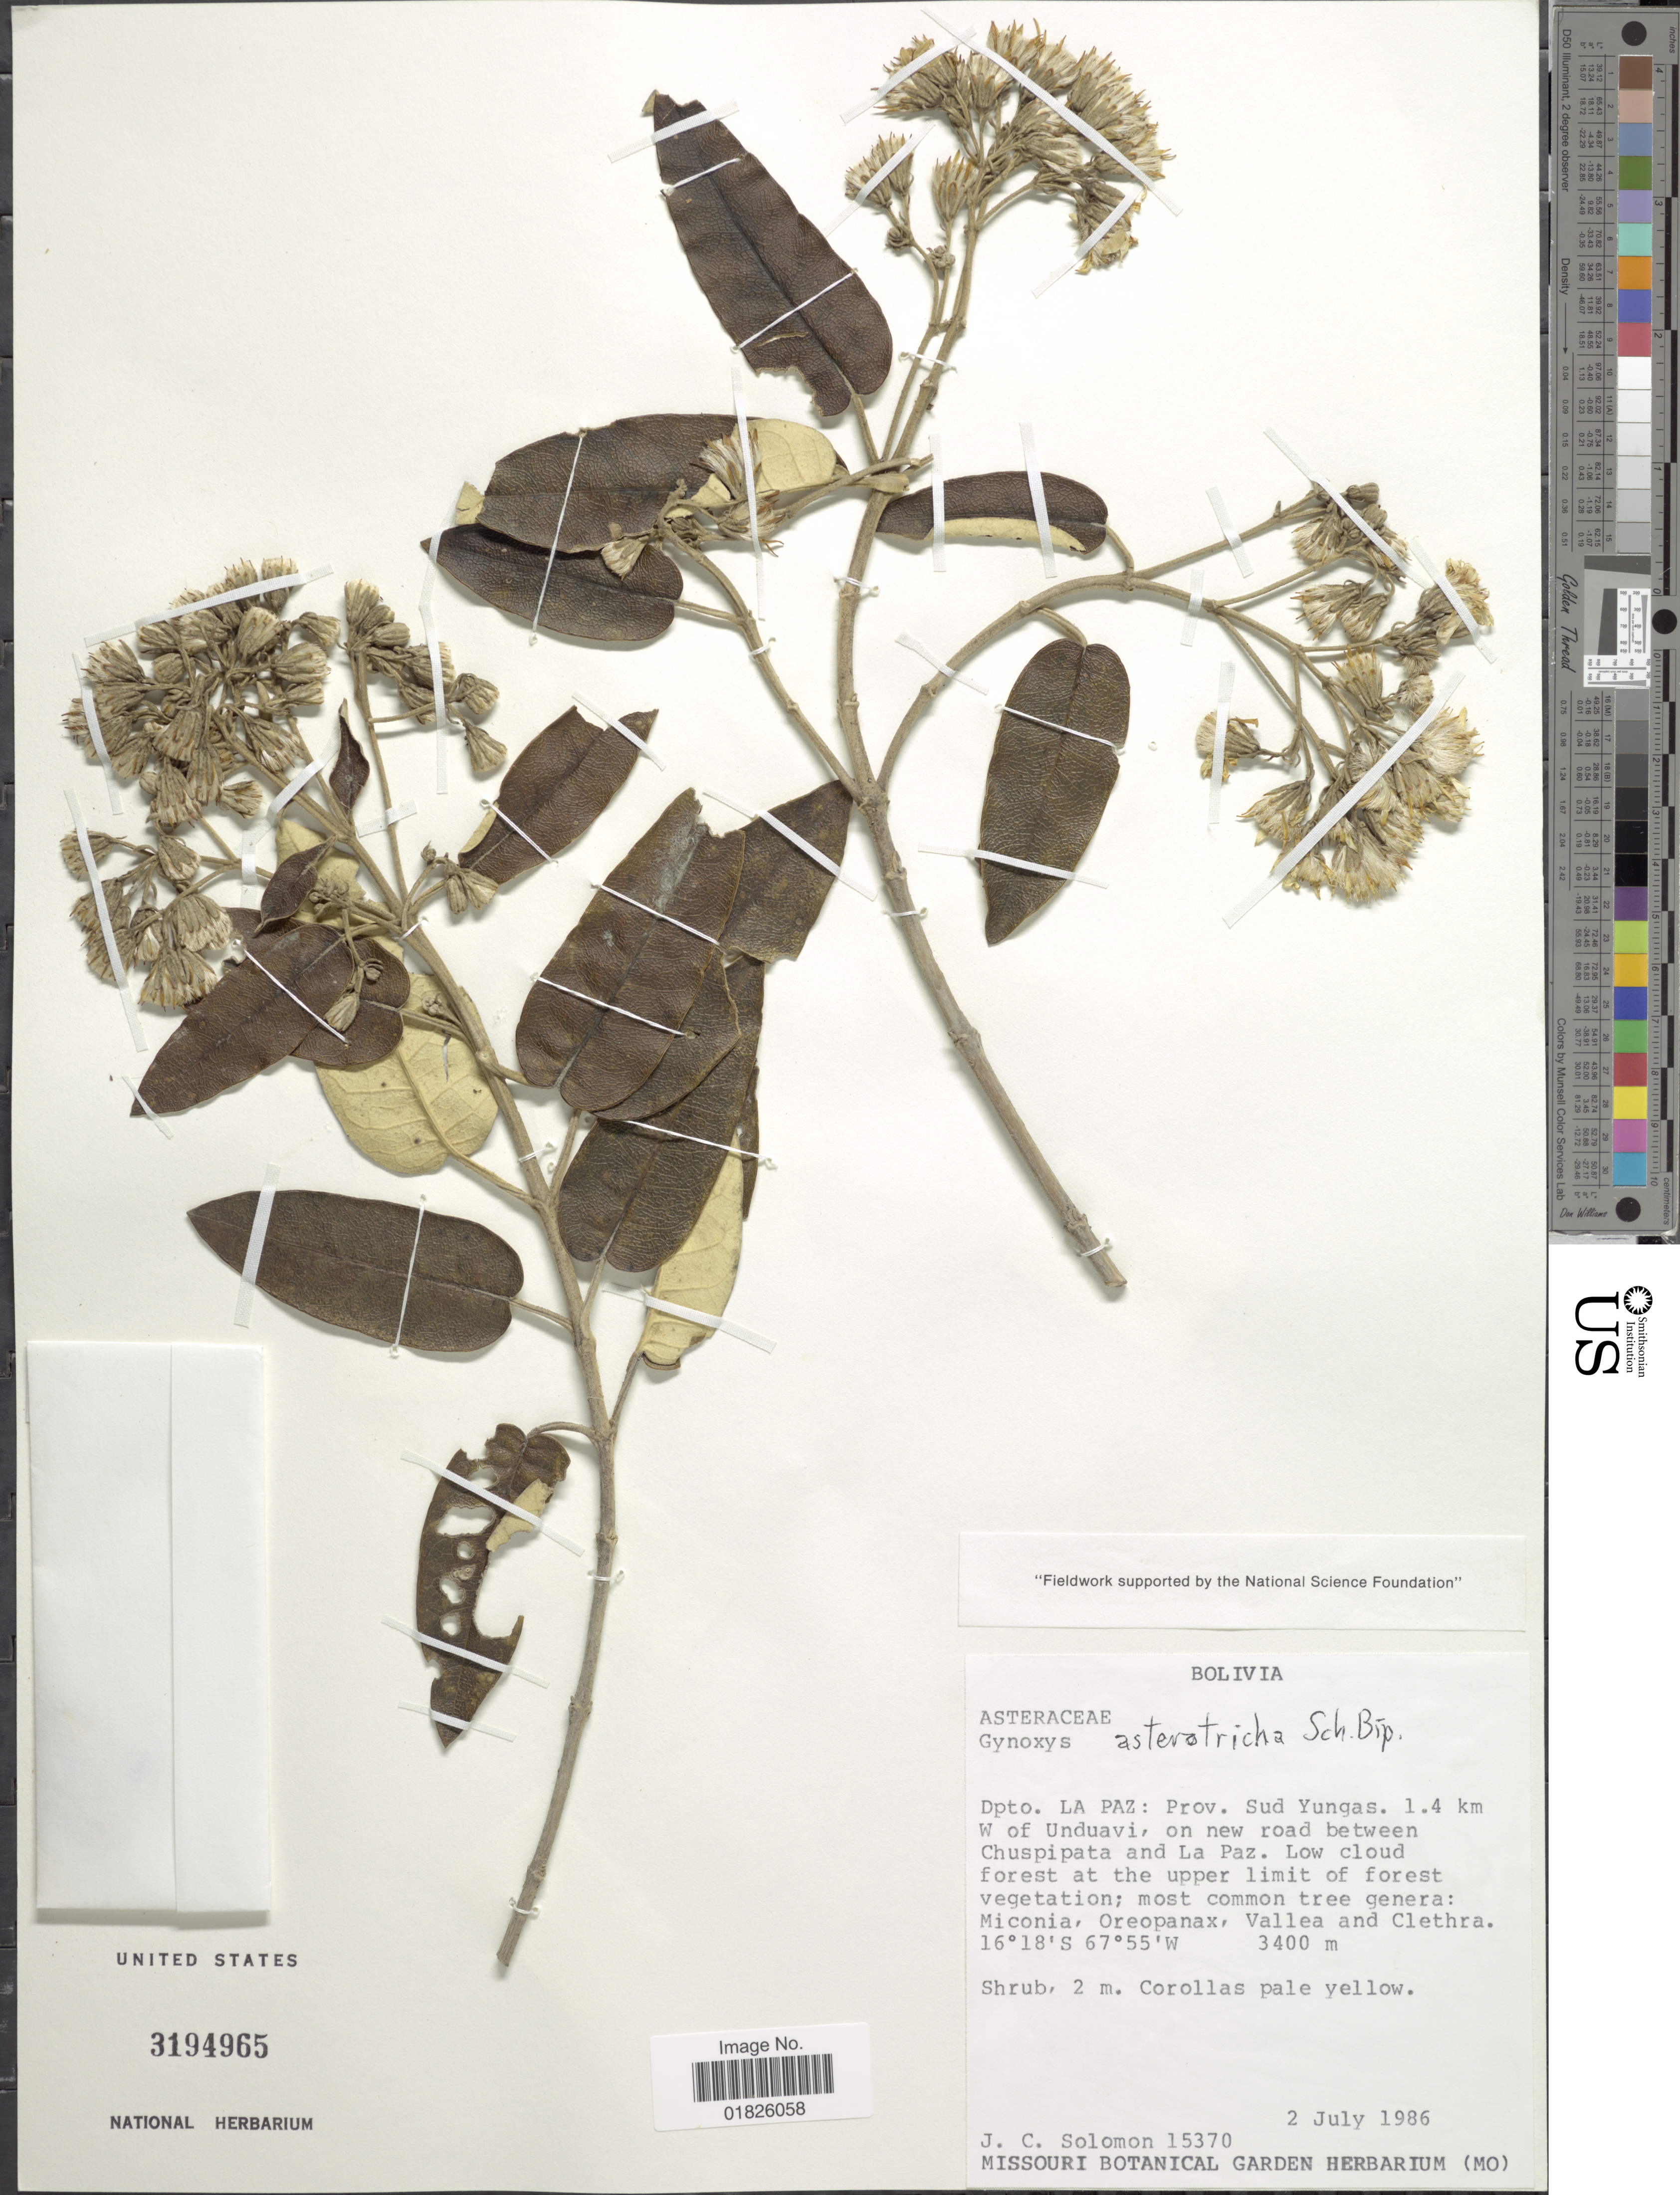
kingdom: Plantae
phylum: Tracheophyta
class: Magnoliopsida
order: Asterales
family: Asteraceae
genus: Gynoxys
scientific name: Gynoxys asterotricha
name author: Sch. Bip.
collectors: J. C. Solomon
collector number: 15370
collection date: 1986-07-02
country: Bolivia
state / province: La Paz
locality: Prov. Sud Yungas. 1.4 km W of Unduavi, on new road between Chuspipata and La Paz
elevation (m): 3400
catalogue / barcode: US 3194965